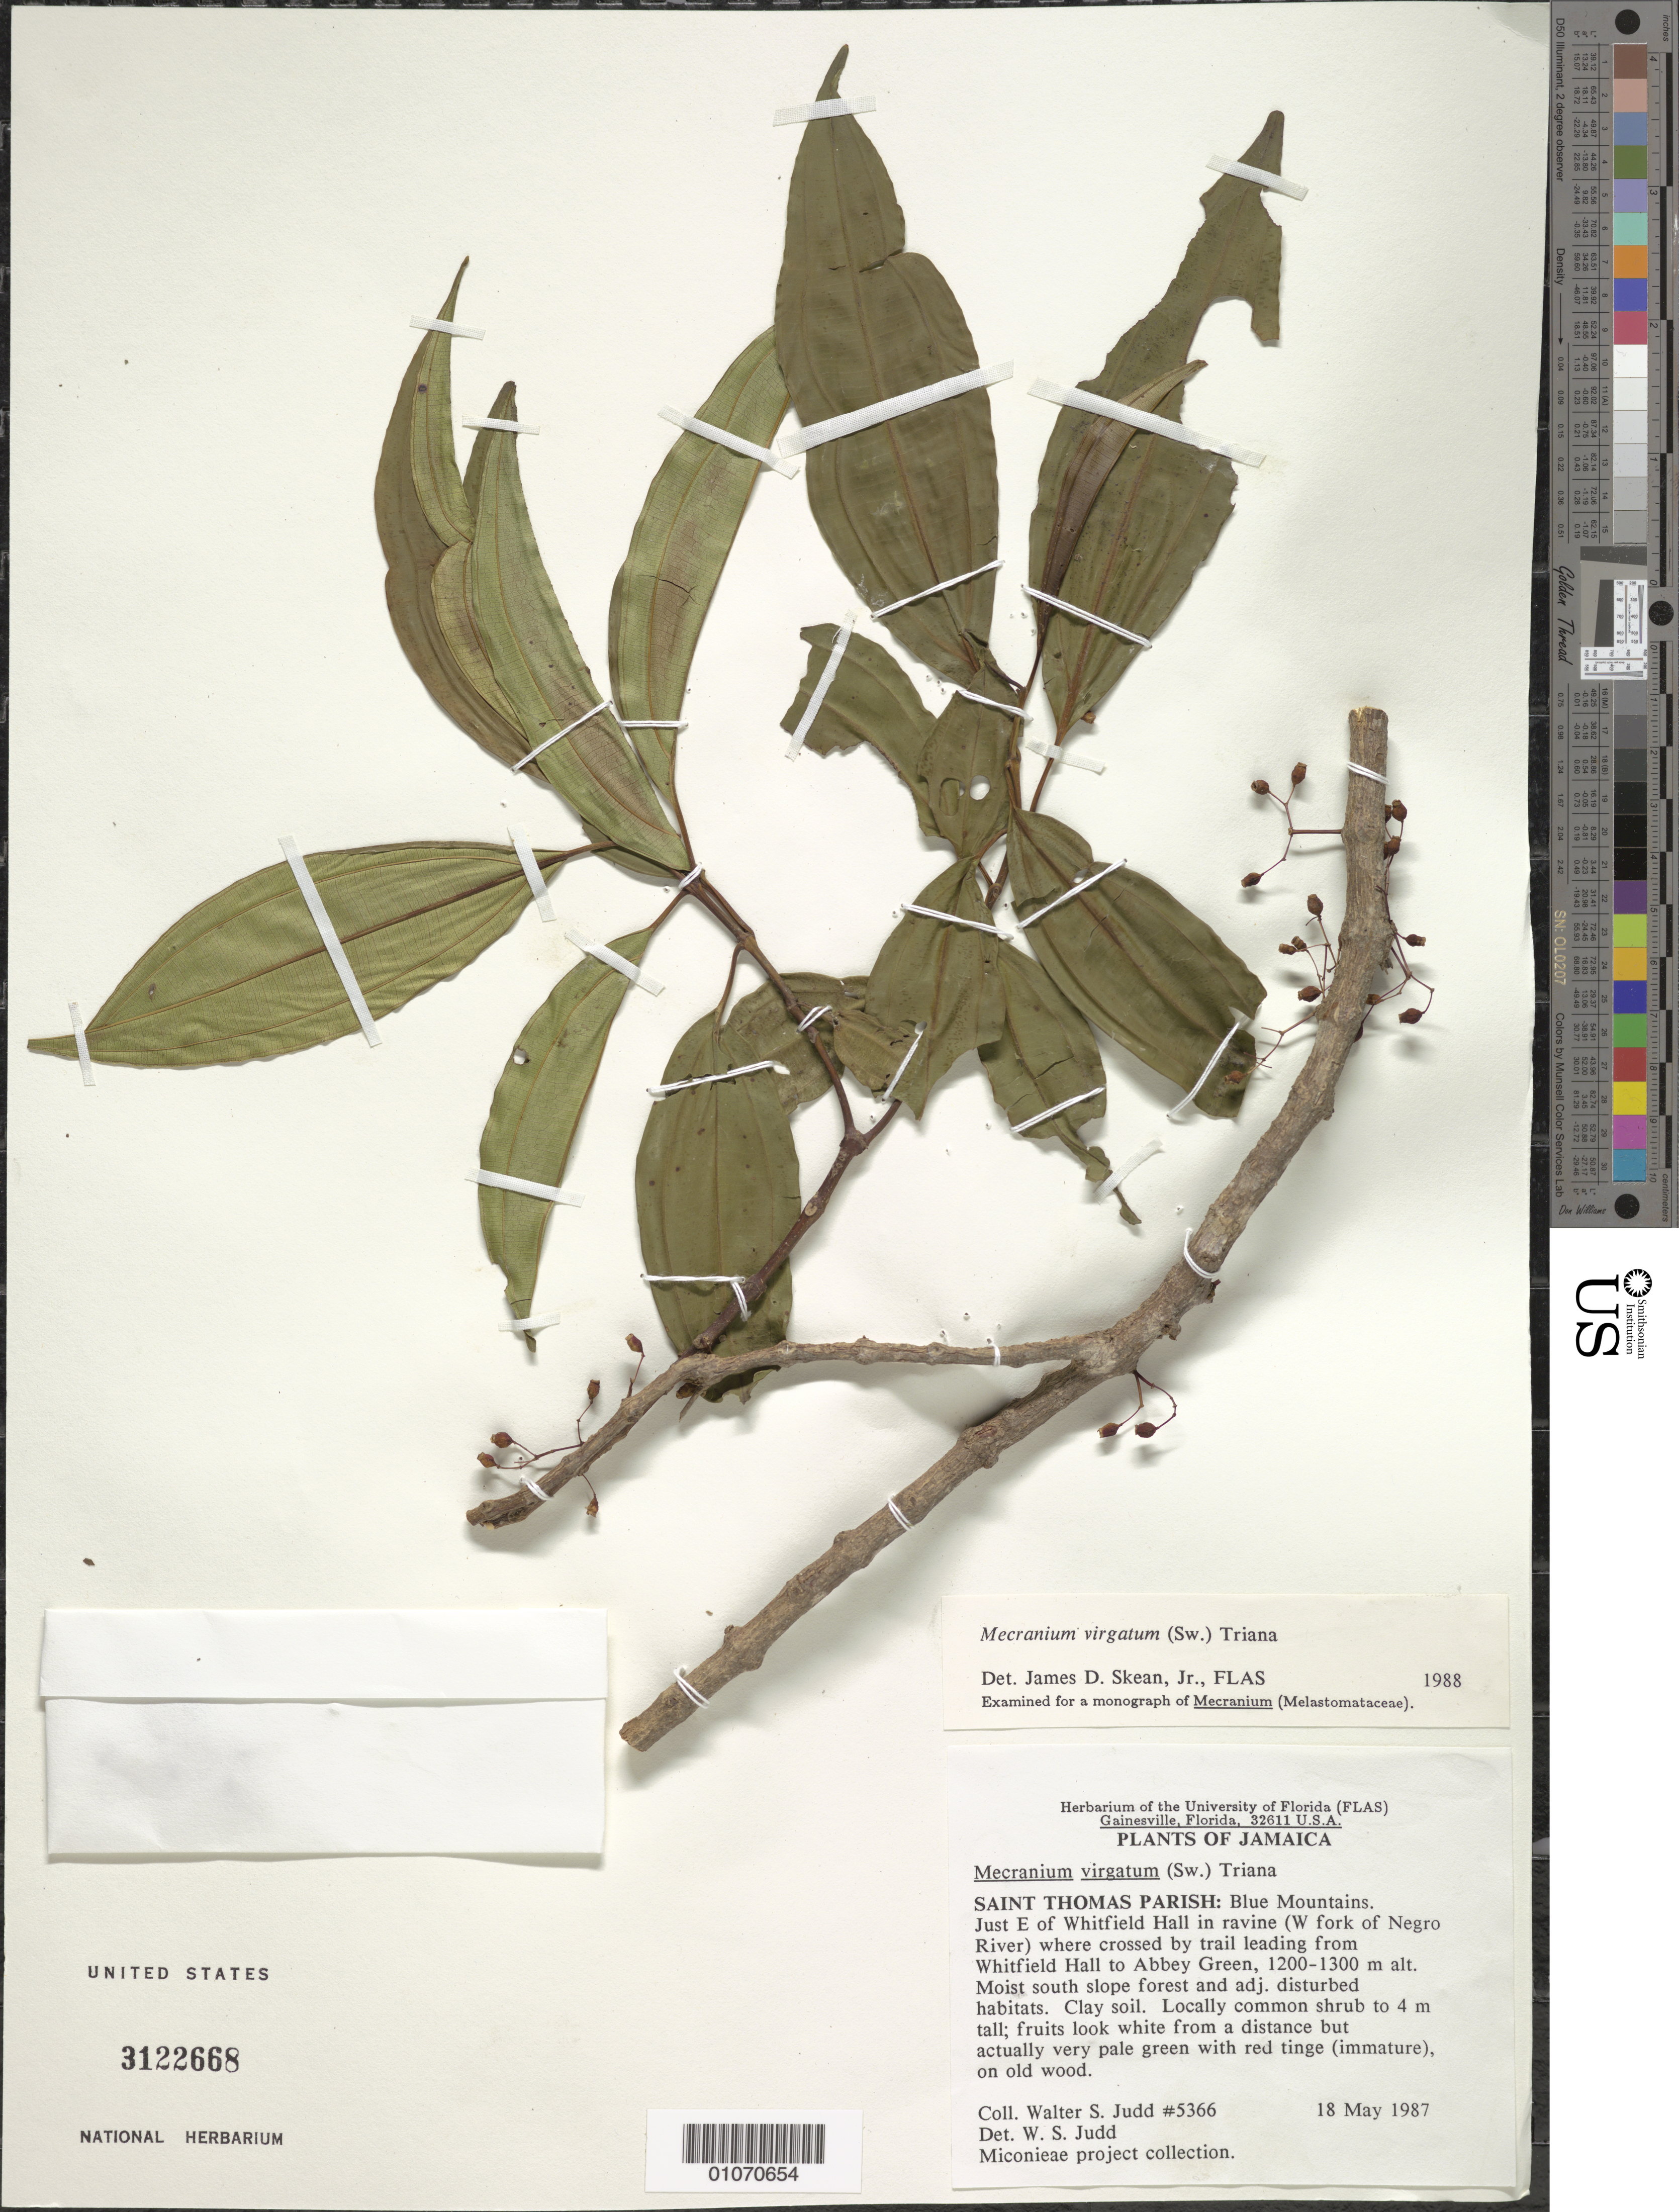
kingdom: Plantae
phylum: Tracheophyta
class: Magnoliopsida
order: Myrtales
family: Melastomataceae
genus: Mecranium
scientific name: Mecranium virgatum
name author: (Sw.) Triana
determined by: Skean, J. D., Jr.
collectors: W. S. Judd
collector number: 5366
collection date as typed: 18 May 1987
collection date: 1987-05-18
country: Jamaica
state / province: Saint Thomas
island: Jamaica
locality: Blue Mountains; just E of Whitfield hall in ravine (W fork of Negro River) where crossed by trail leading from Whitfield hall to Abbey Green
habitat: Moist south slope forest and adjacent disturbed habitats; clay soil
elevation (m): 1200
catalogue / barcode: US 3122668